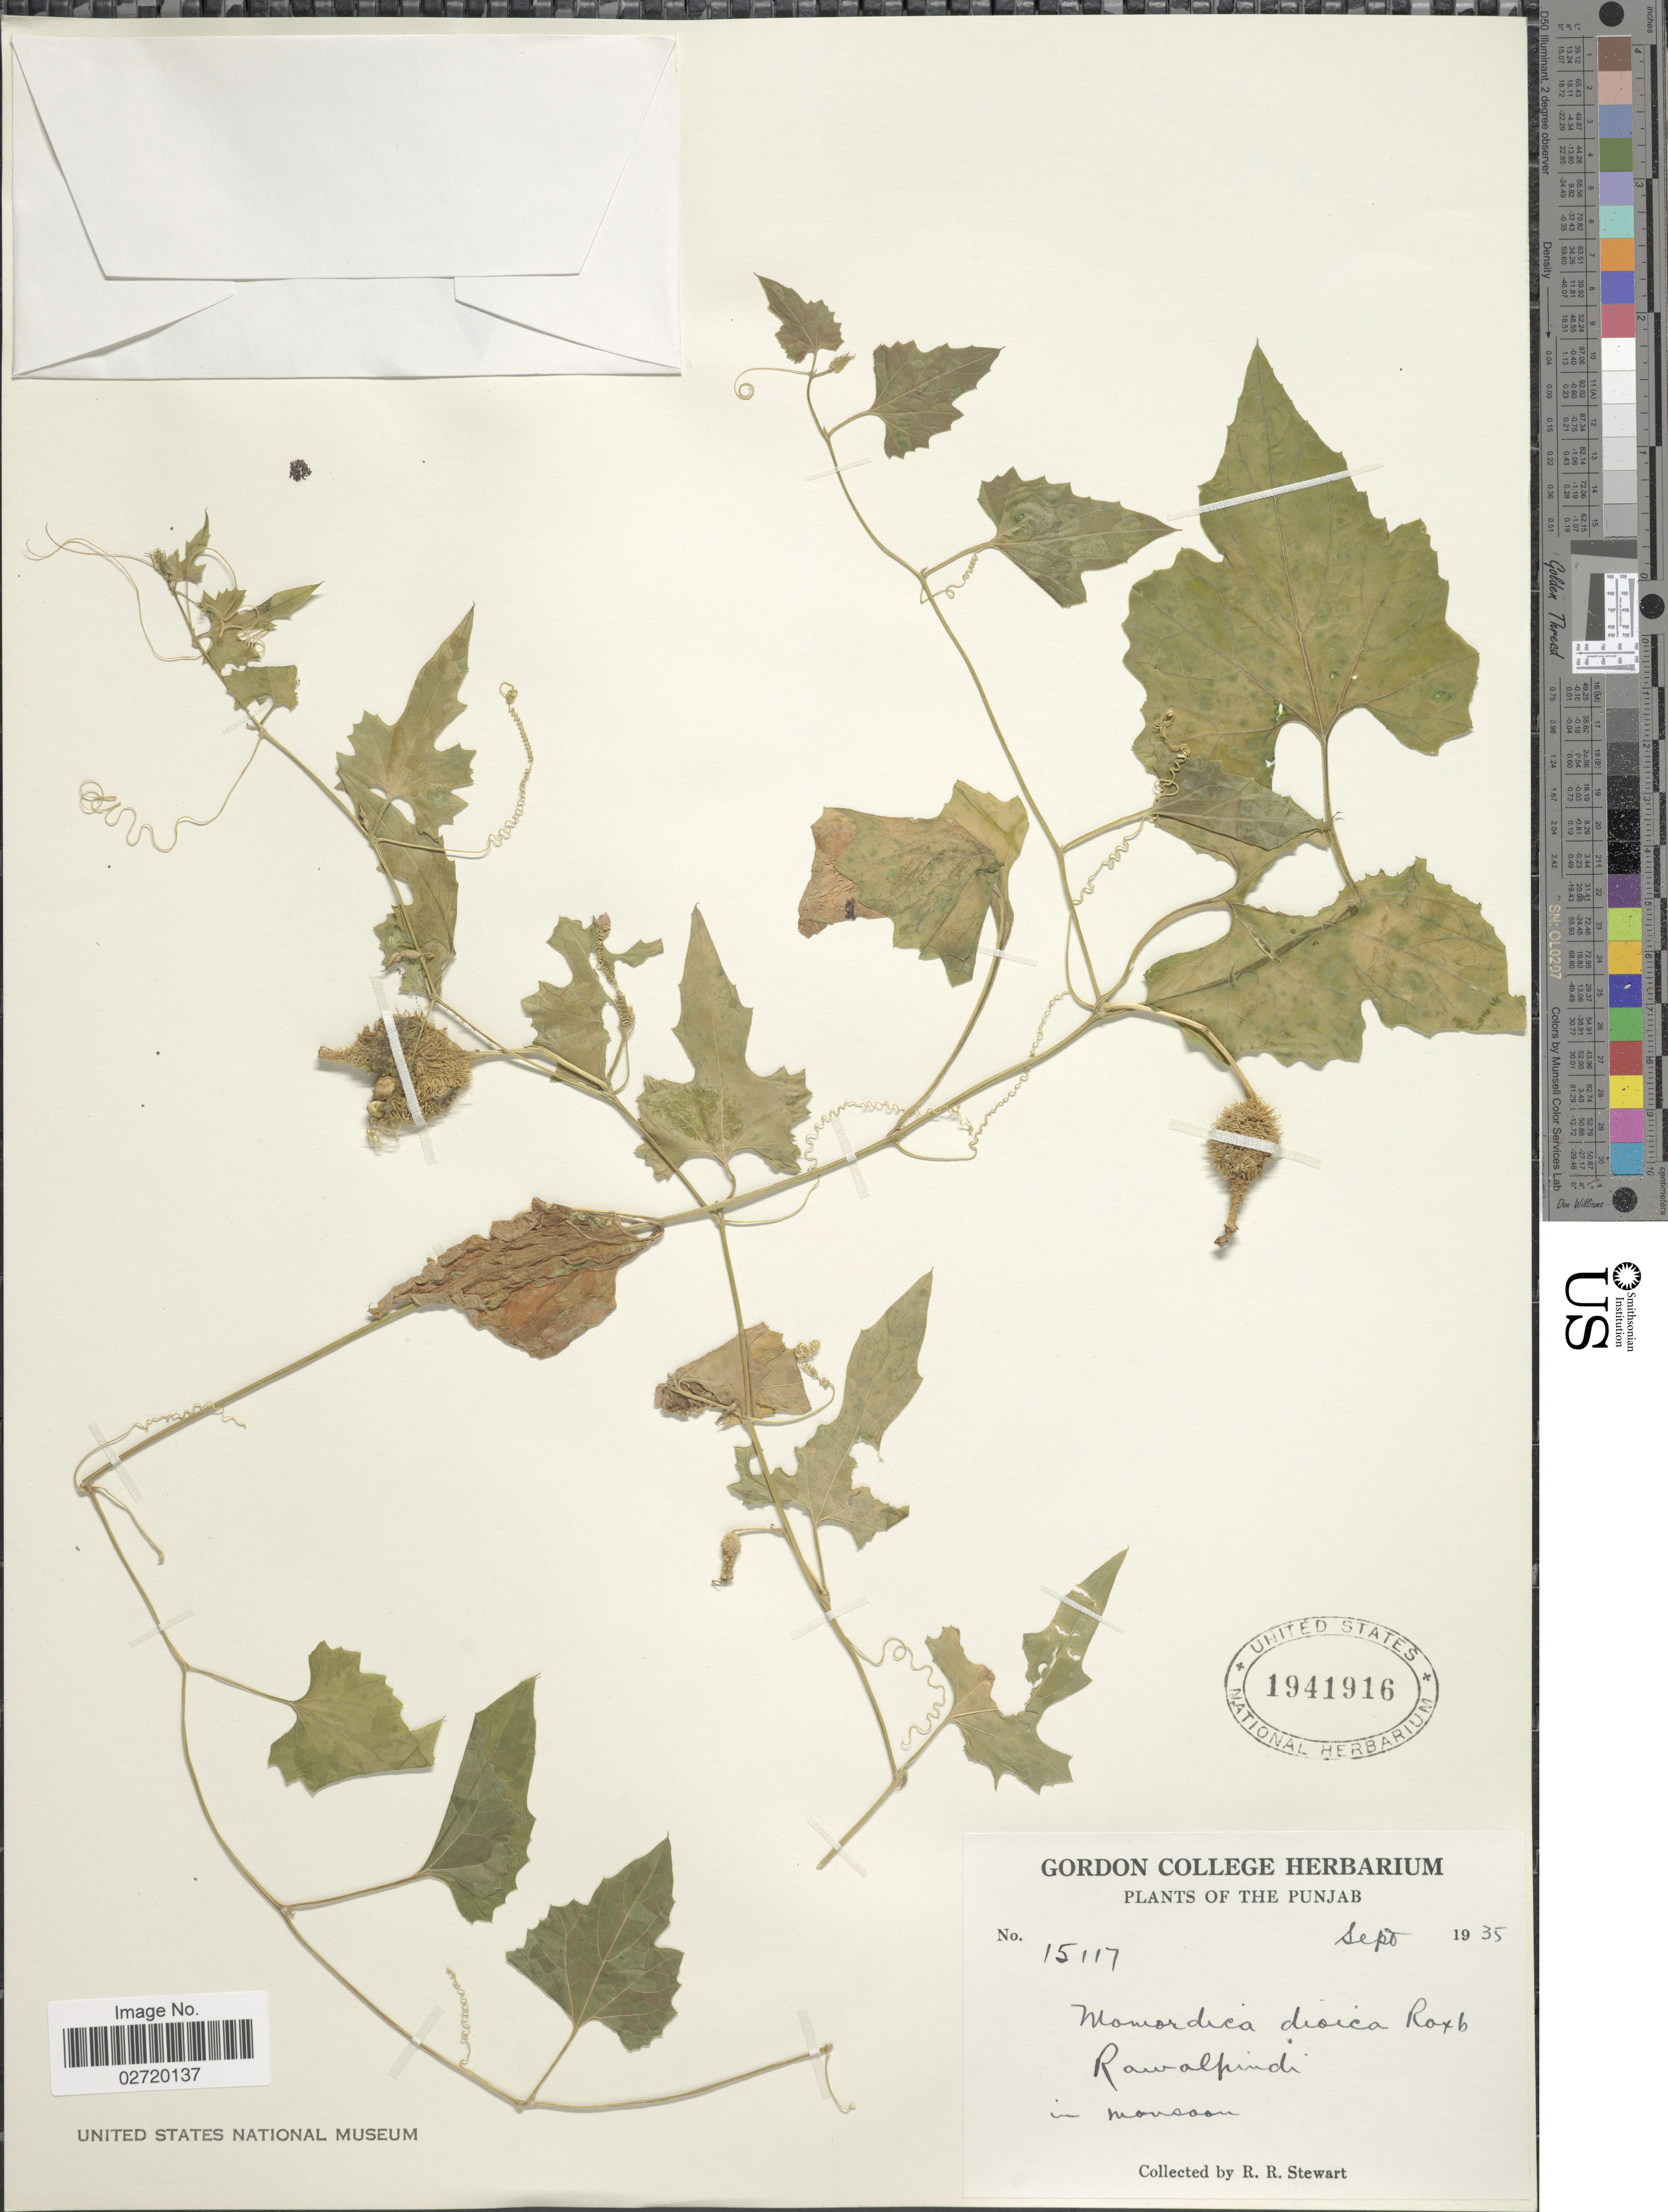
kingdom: Plantae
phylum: Tracheophyta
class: Magnoliopsida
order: Cucurbitales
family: Cucurbitaceae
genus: Momordica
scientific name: Momordica dioica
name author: Roxb. ex Willd.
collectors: R. R. Stewart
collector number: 15117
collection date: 1935-09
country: Pakistan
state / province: Punjab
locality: Rawalpindi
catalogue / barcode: US 1941916